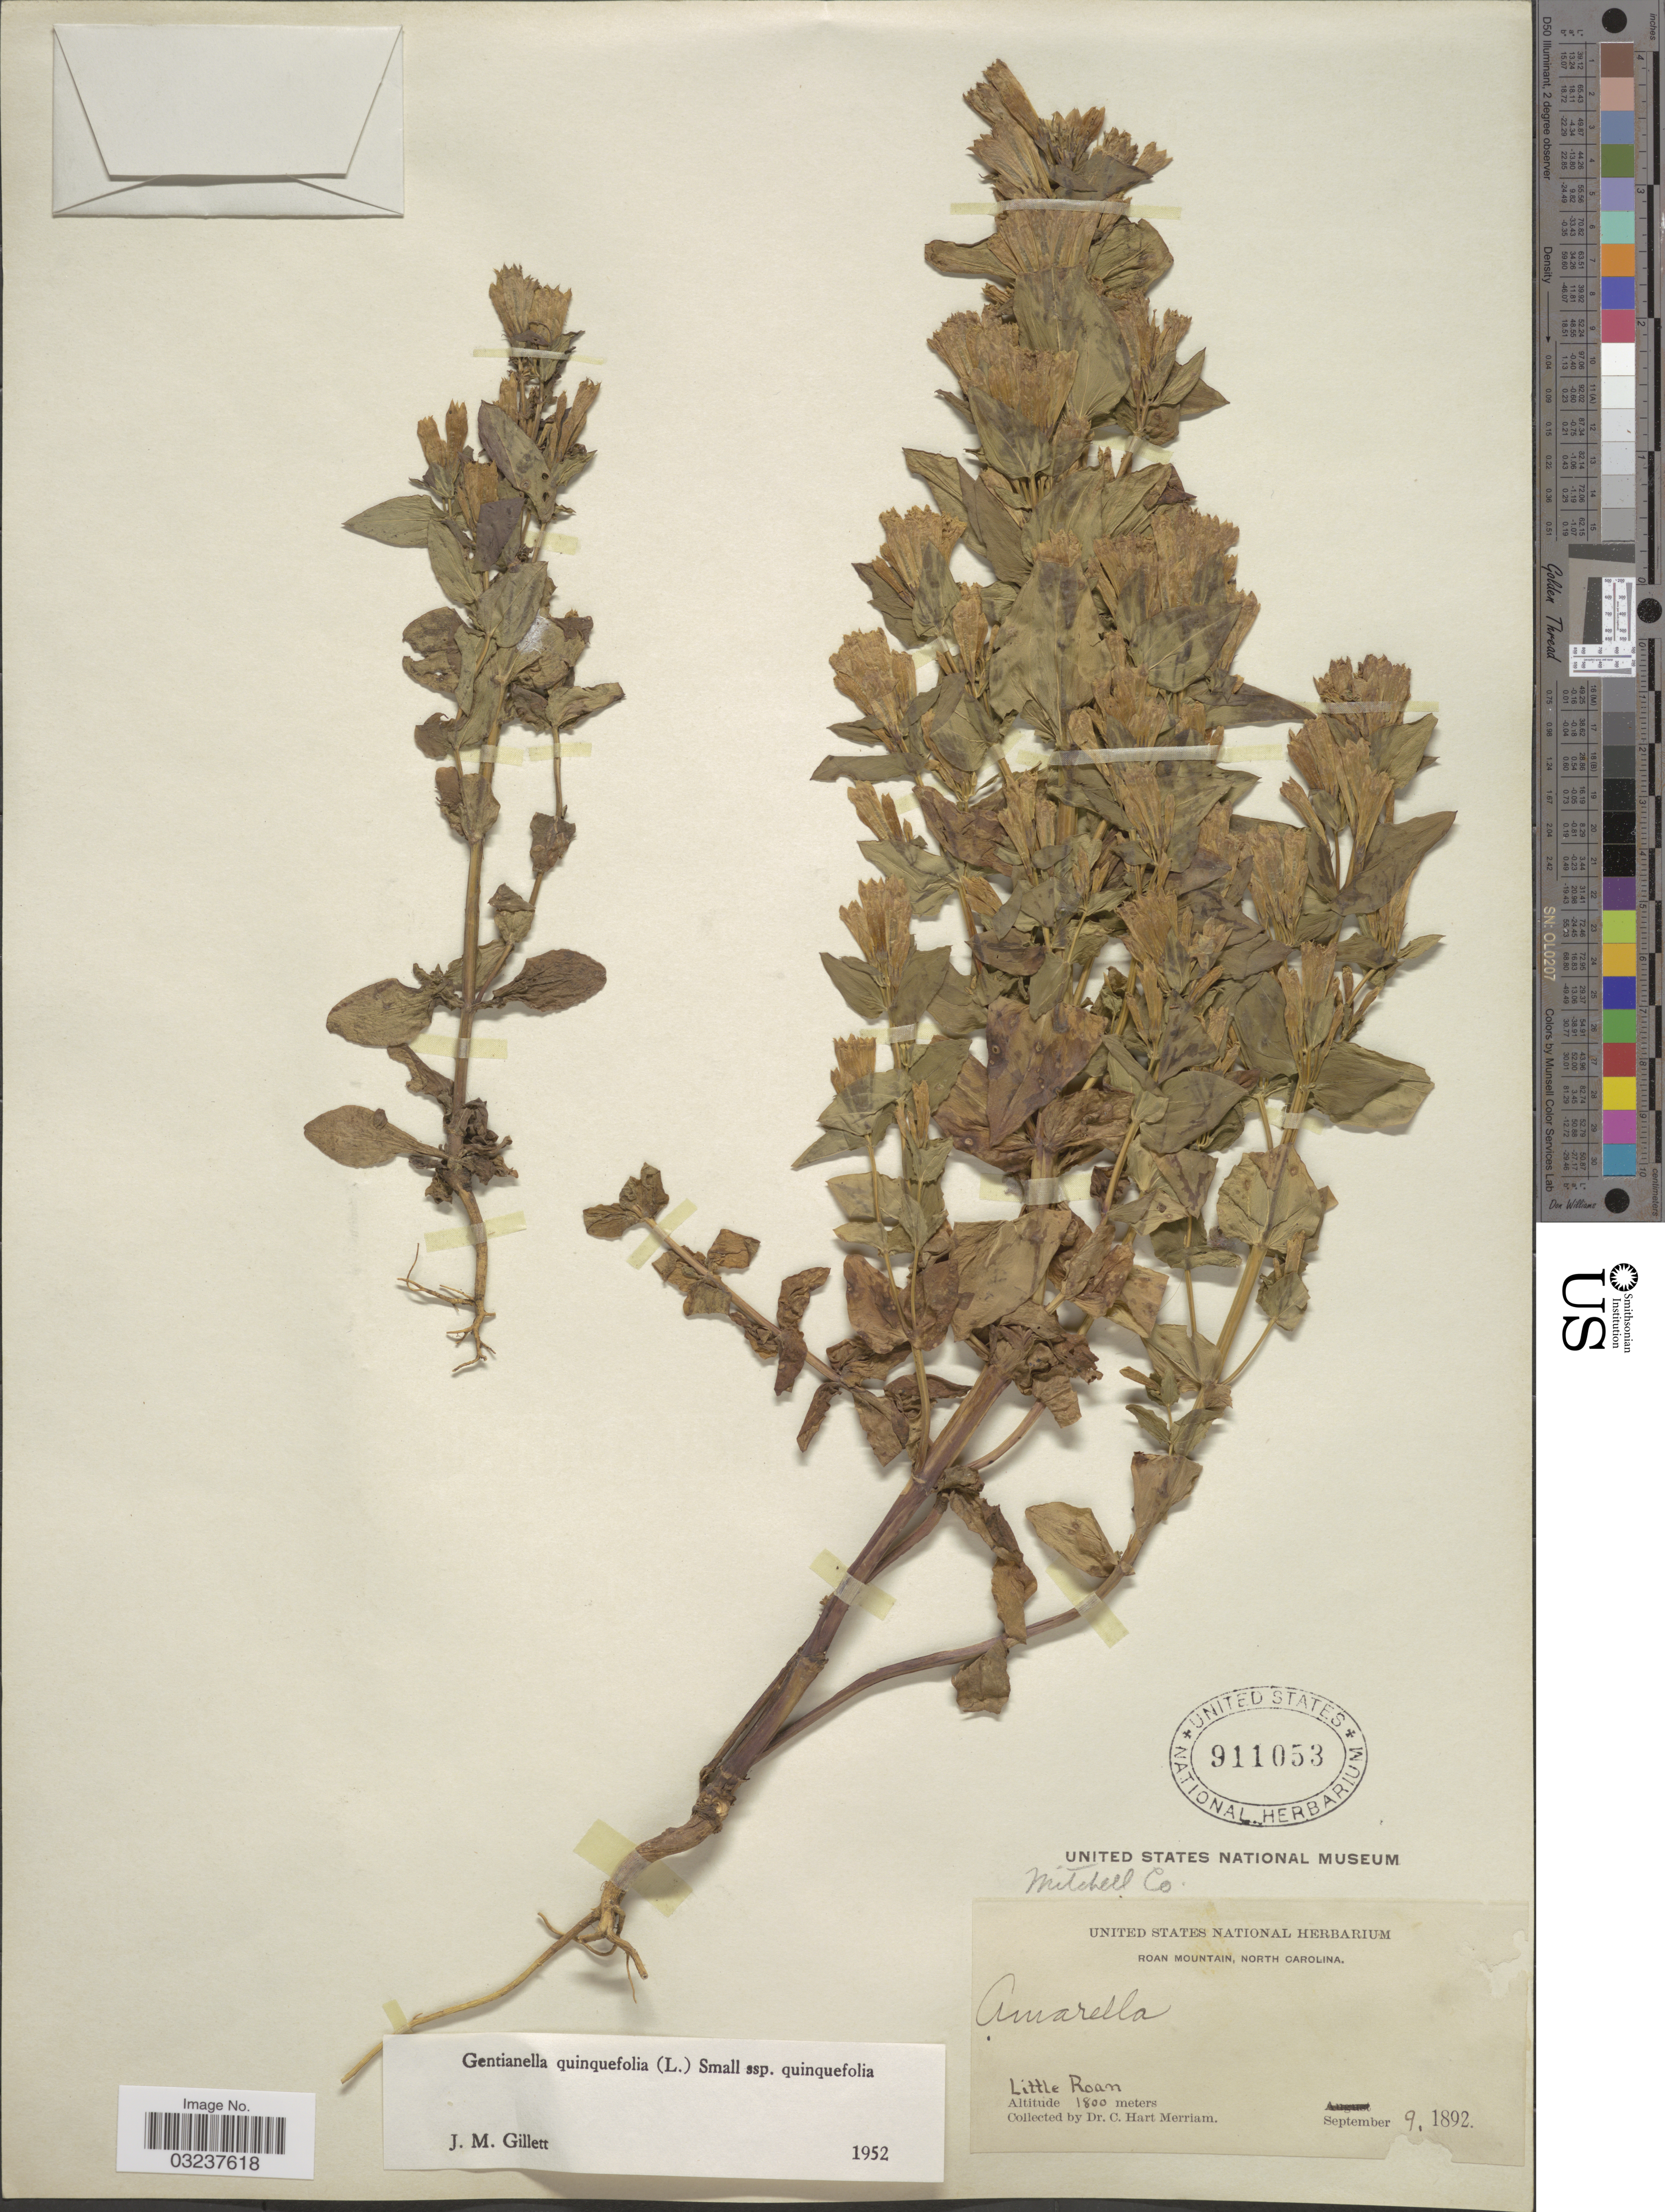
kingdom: Plantae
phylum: Tracheophyta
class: Magnoliopsida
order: Gentianales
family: Gentianaceae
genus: Gentianella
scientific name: Gentianella quinquefolia subsp. quinquefolia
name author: (L.) Small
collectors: C. Merriam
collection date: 1892-09-09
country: United States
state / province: North Carolina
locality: Roan Mountain, Little Roan, Mitchell Co.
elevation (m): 1800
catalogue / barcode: US 911053